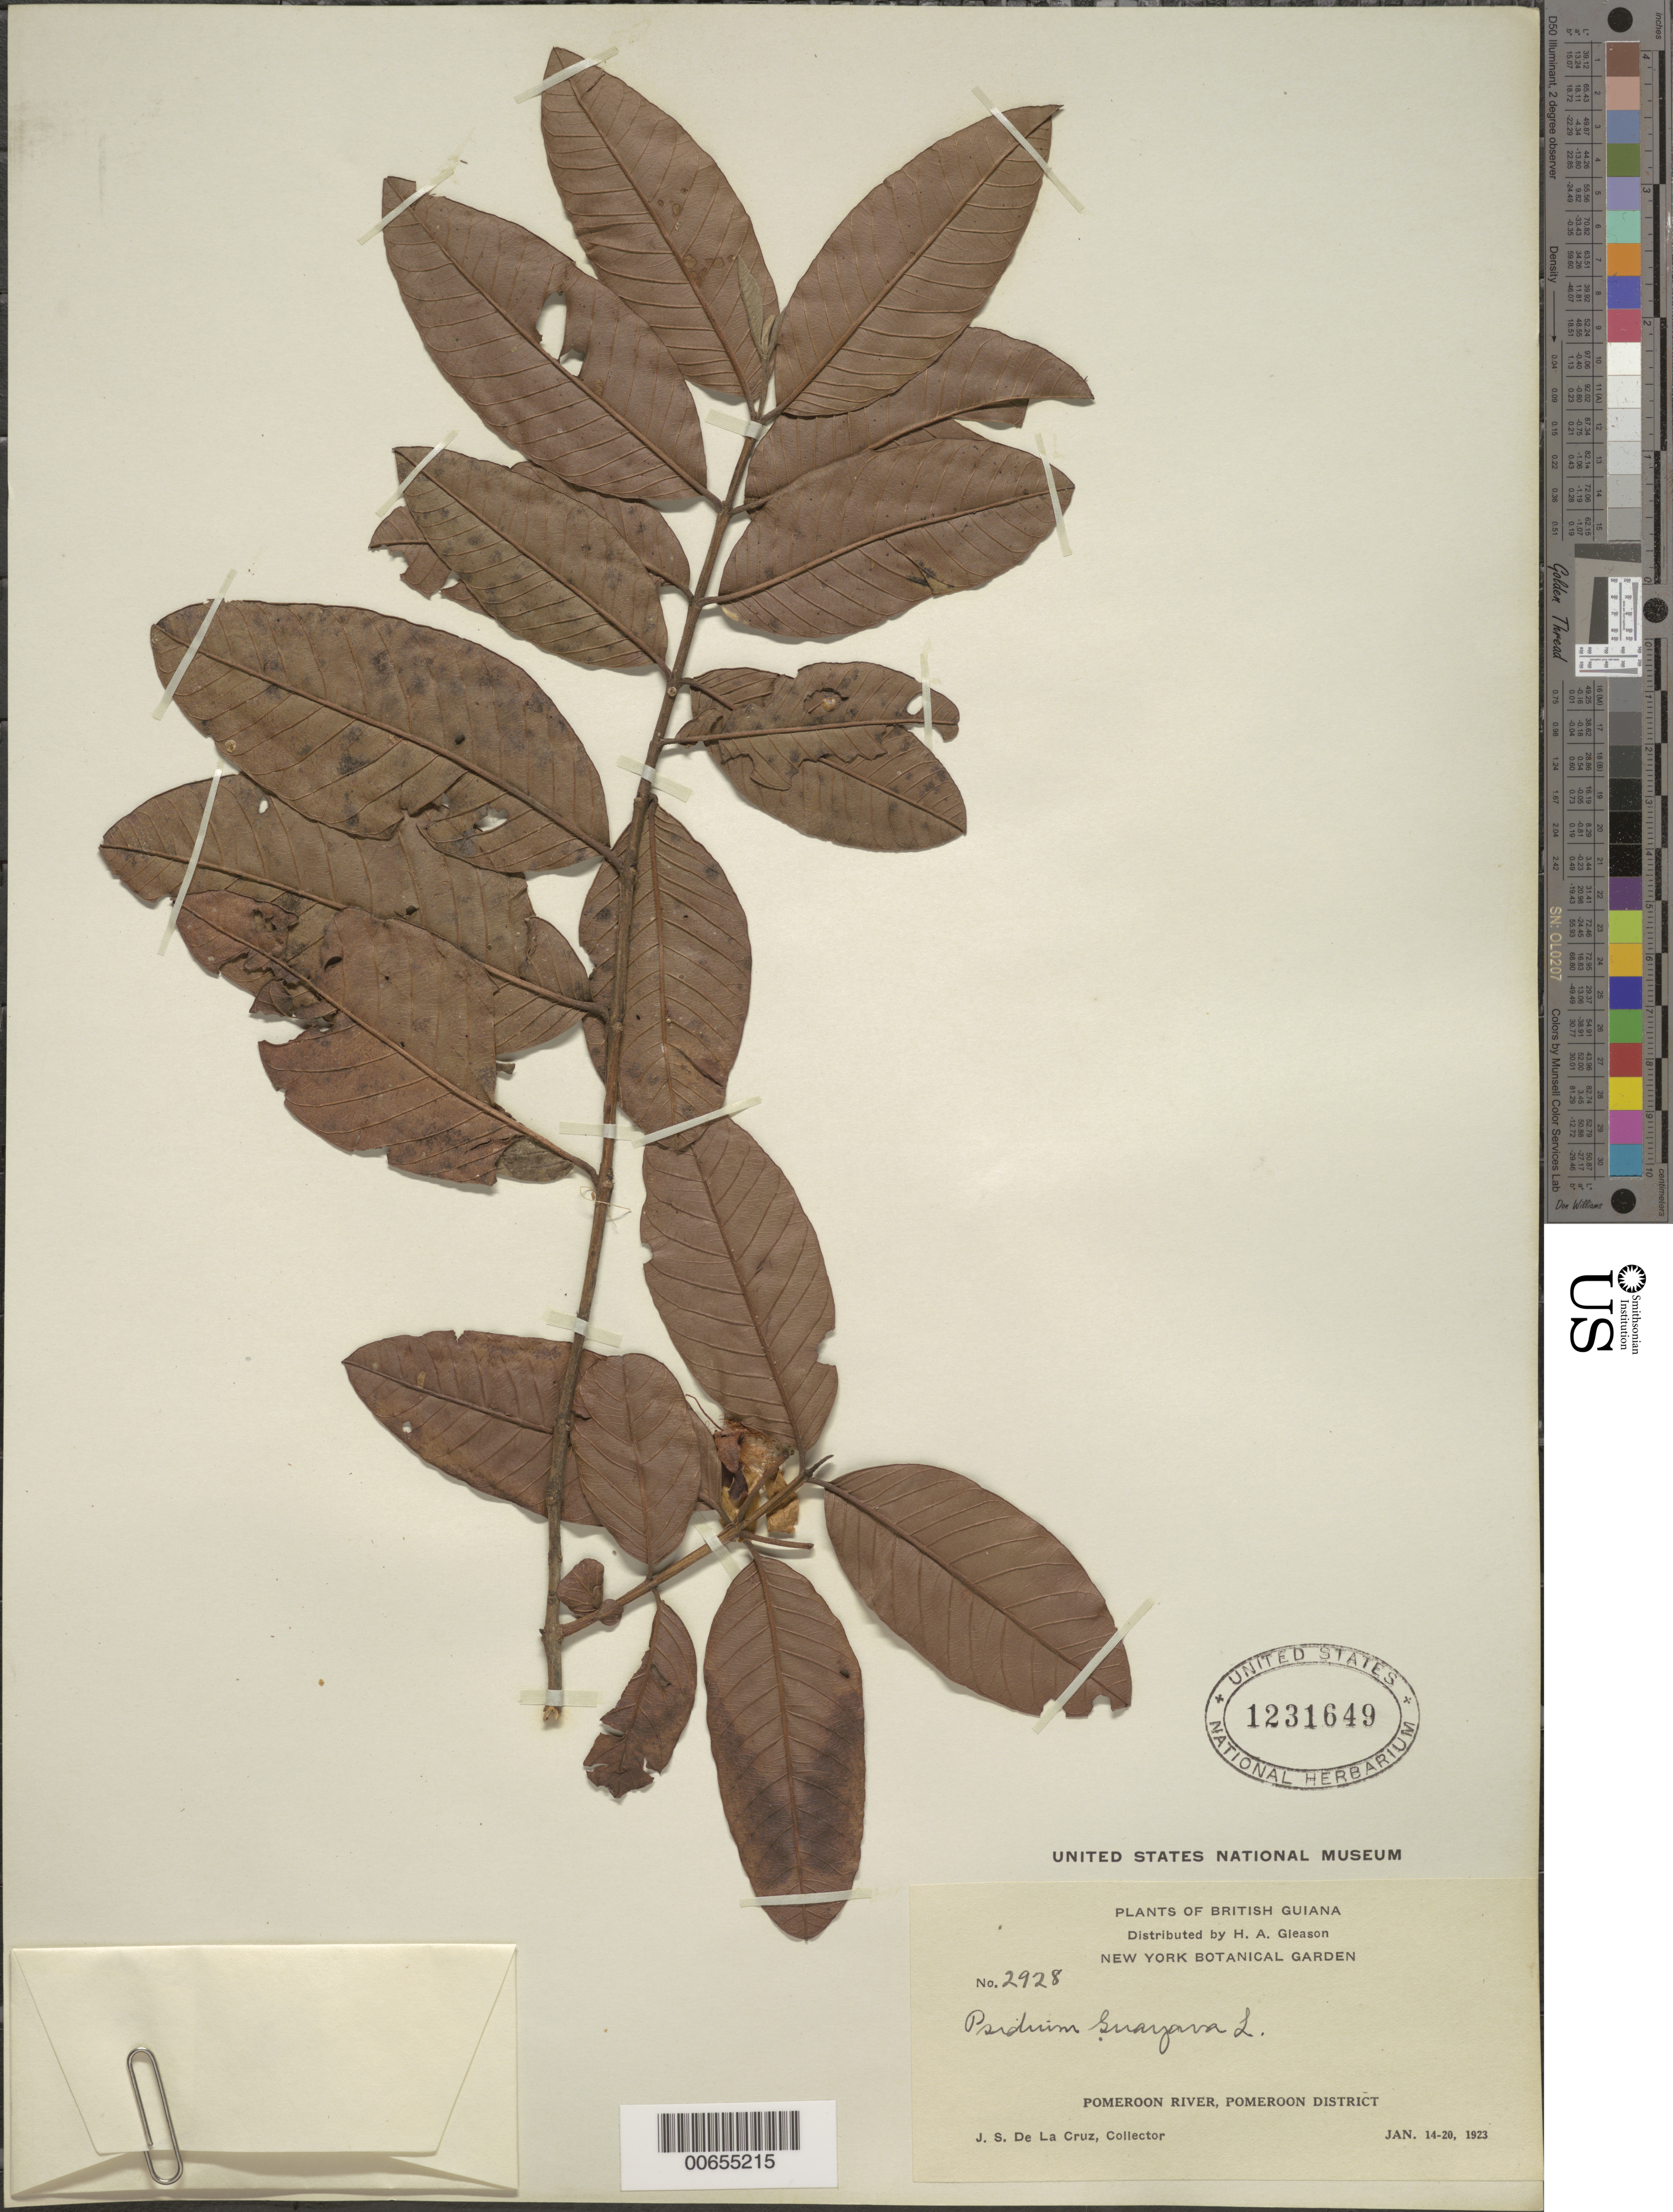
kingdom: Plantae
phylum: Tracheophyta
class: Magnoliopsida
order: Myrtales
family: Myrtaceae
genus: Psidium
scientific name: Psidium guajava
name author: L.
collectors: J. S. de la Cruz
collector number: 2928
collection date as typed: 14-Jan-23 to 20-Jan-23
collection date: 1923-01-14/1923-01-20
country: Guyana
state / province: Pomeroon-Supenaam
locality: Pomeroon R.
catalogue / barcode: US 1231649